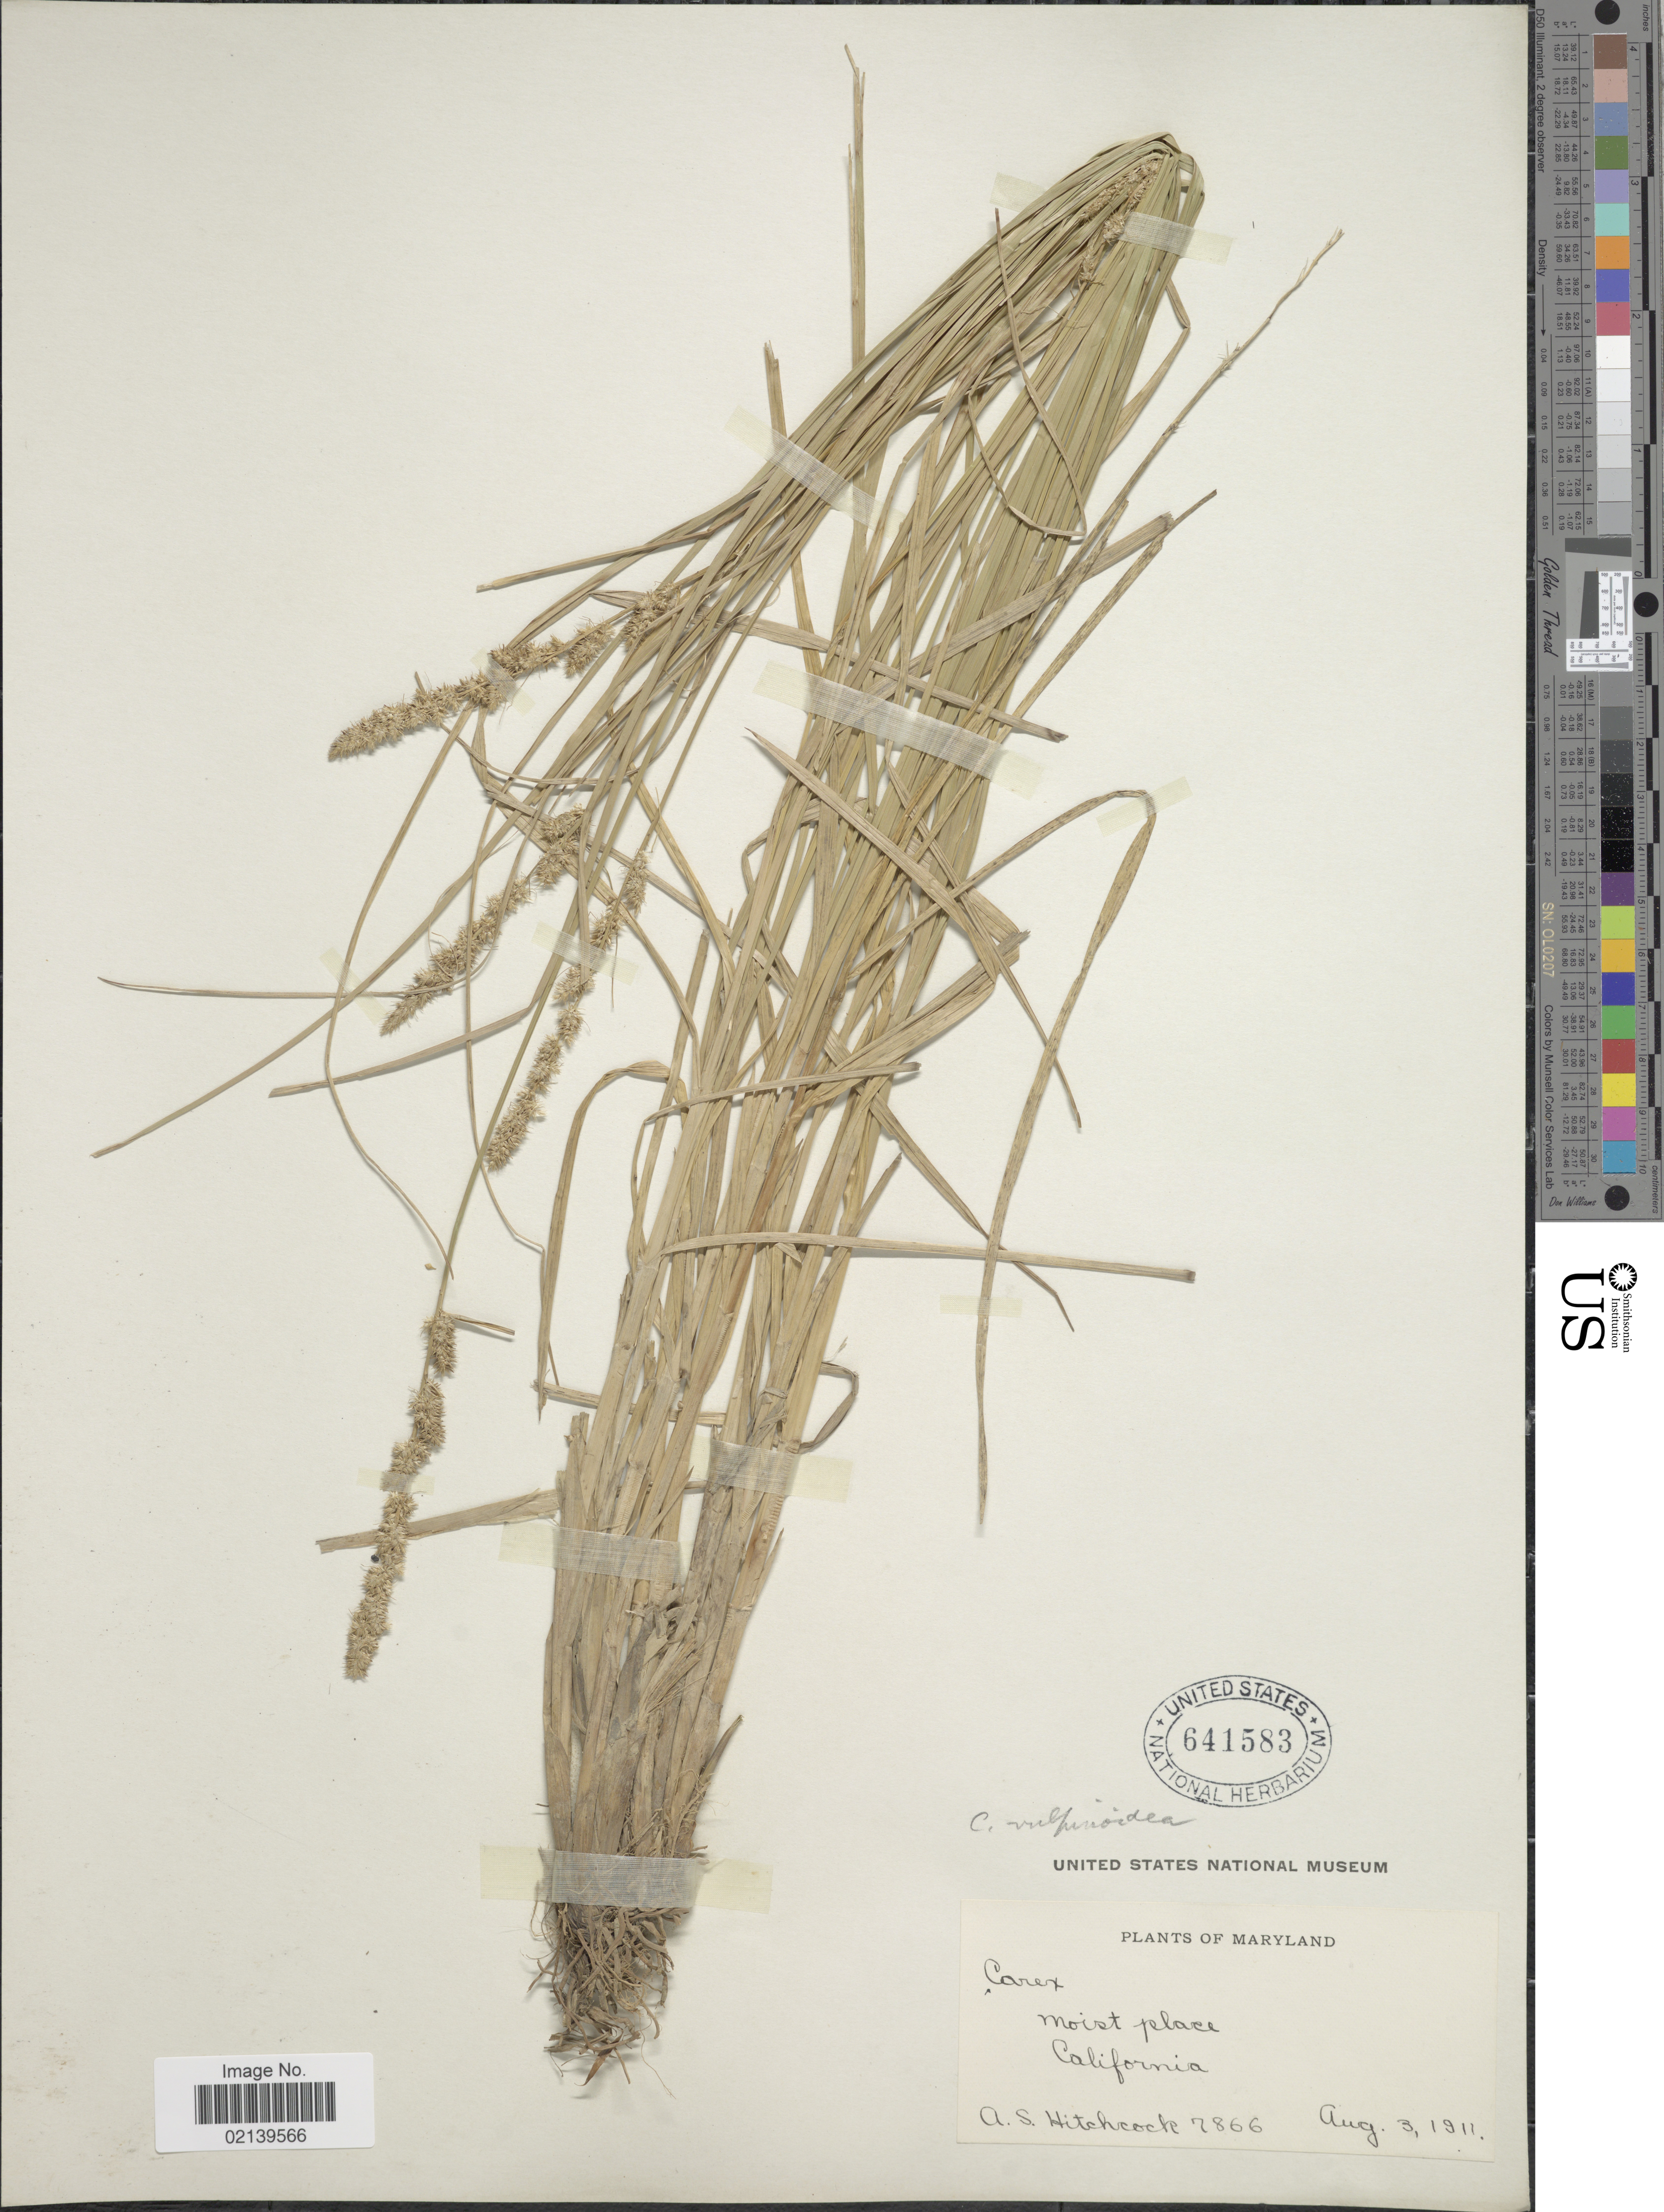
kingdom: Plantae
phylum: Tracheophyta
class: Liliopsida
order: Poales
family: Cyperaceae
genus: Carex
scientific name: Carex vulpinoidea Michx.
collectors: A. S. Hitchcock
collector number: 7866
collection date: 1911-08-03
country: United States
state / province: California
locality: Maryland, California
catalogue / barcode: US 641583